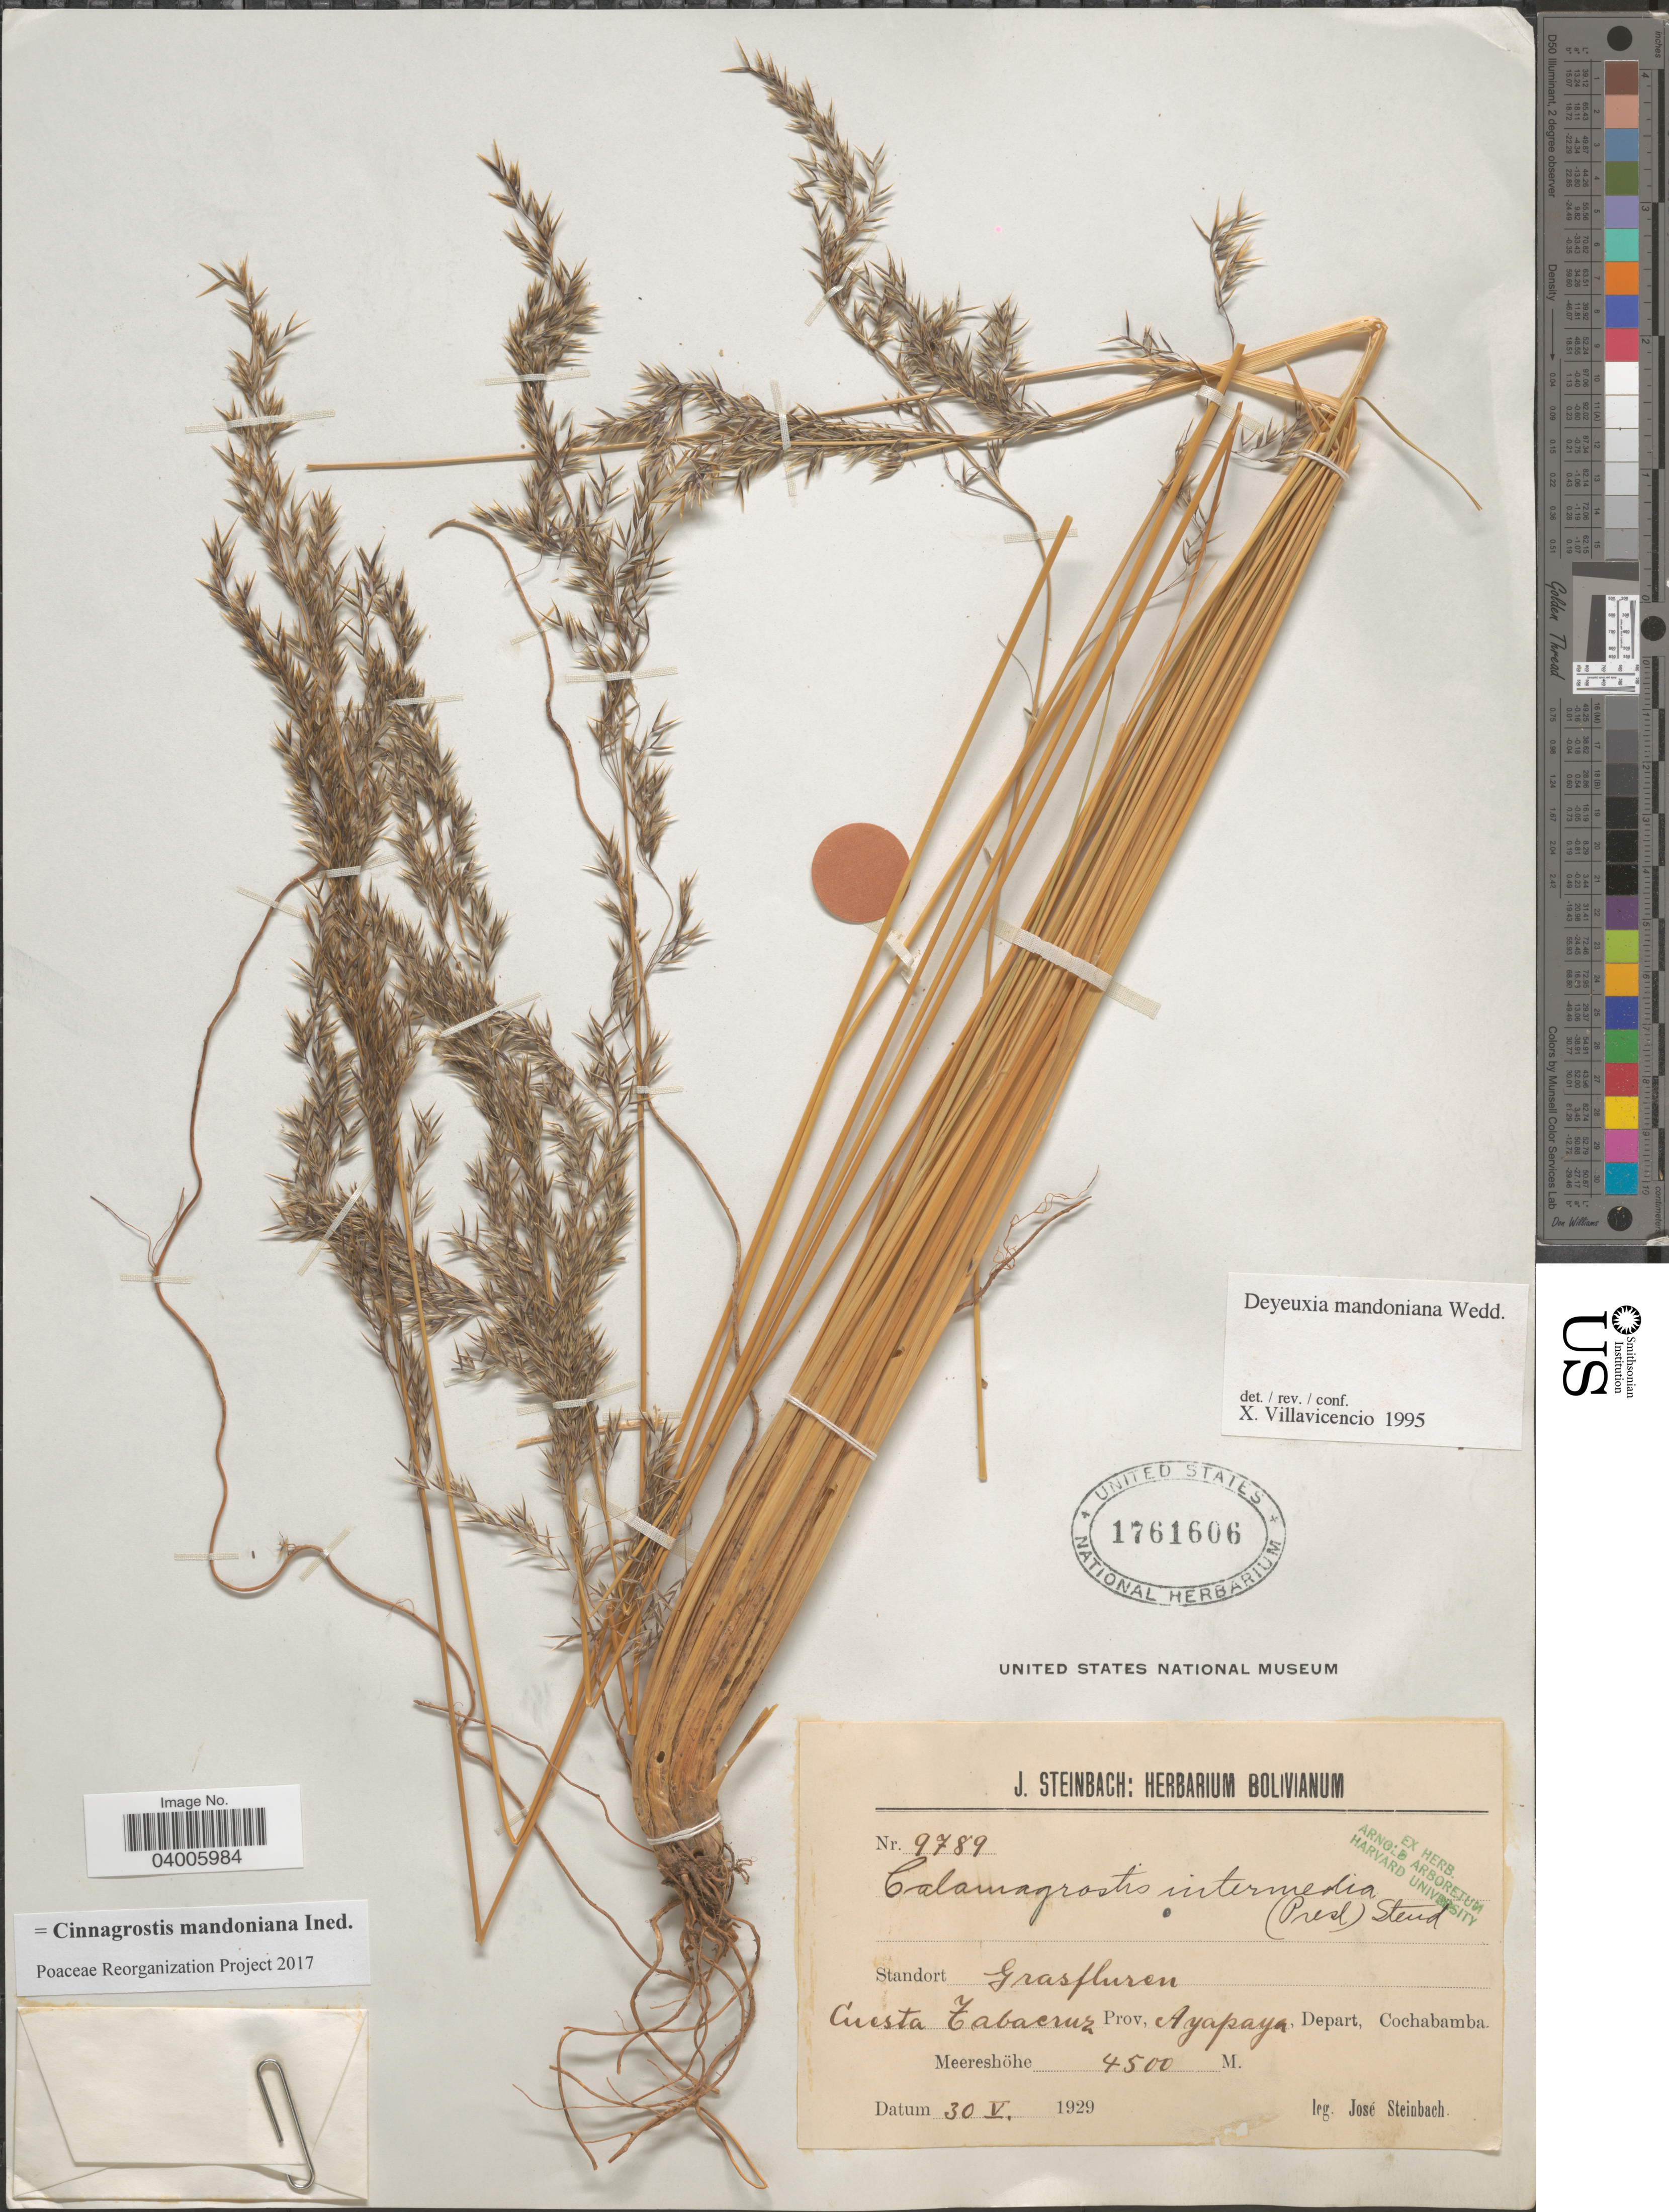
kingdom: Plantae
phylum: Tracheophyta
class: Liliopsida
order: Poales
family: Poaceae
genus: Cinnagrostis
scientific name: Cinnagrostis mandoniana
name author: (Wedd.) P.M. Peterson et al.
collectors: J. Steinbach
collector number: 9789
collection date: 1929-05-30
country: Bolivia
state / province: Cochabamba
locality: Cuesta Tabacruz Prov, Ayapaya, Depart, Cochabamba.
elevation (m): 4500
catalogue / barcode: US 1761606